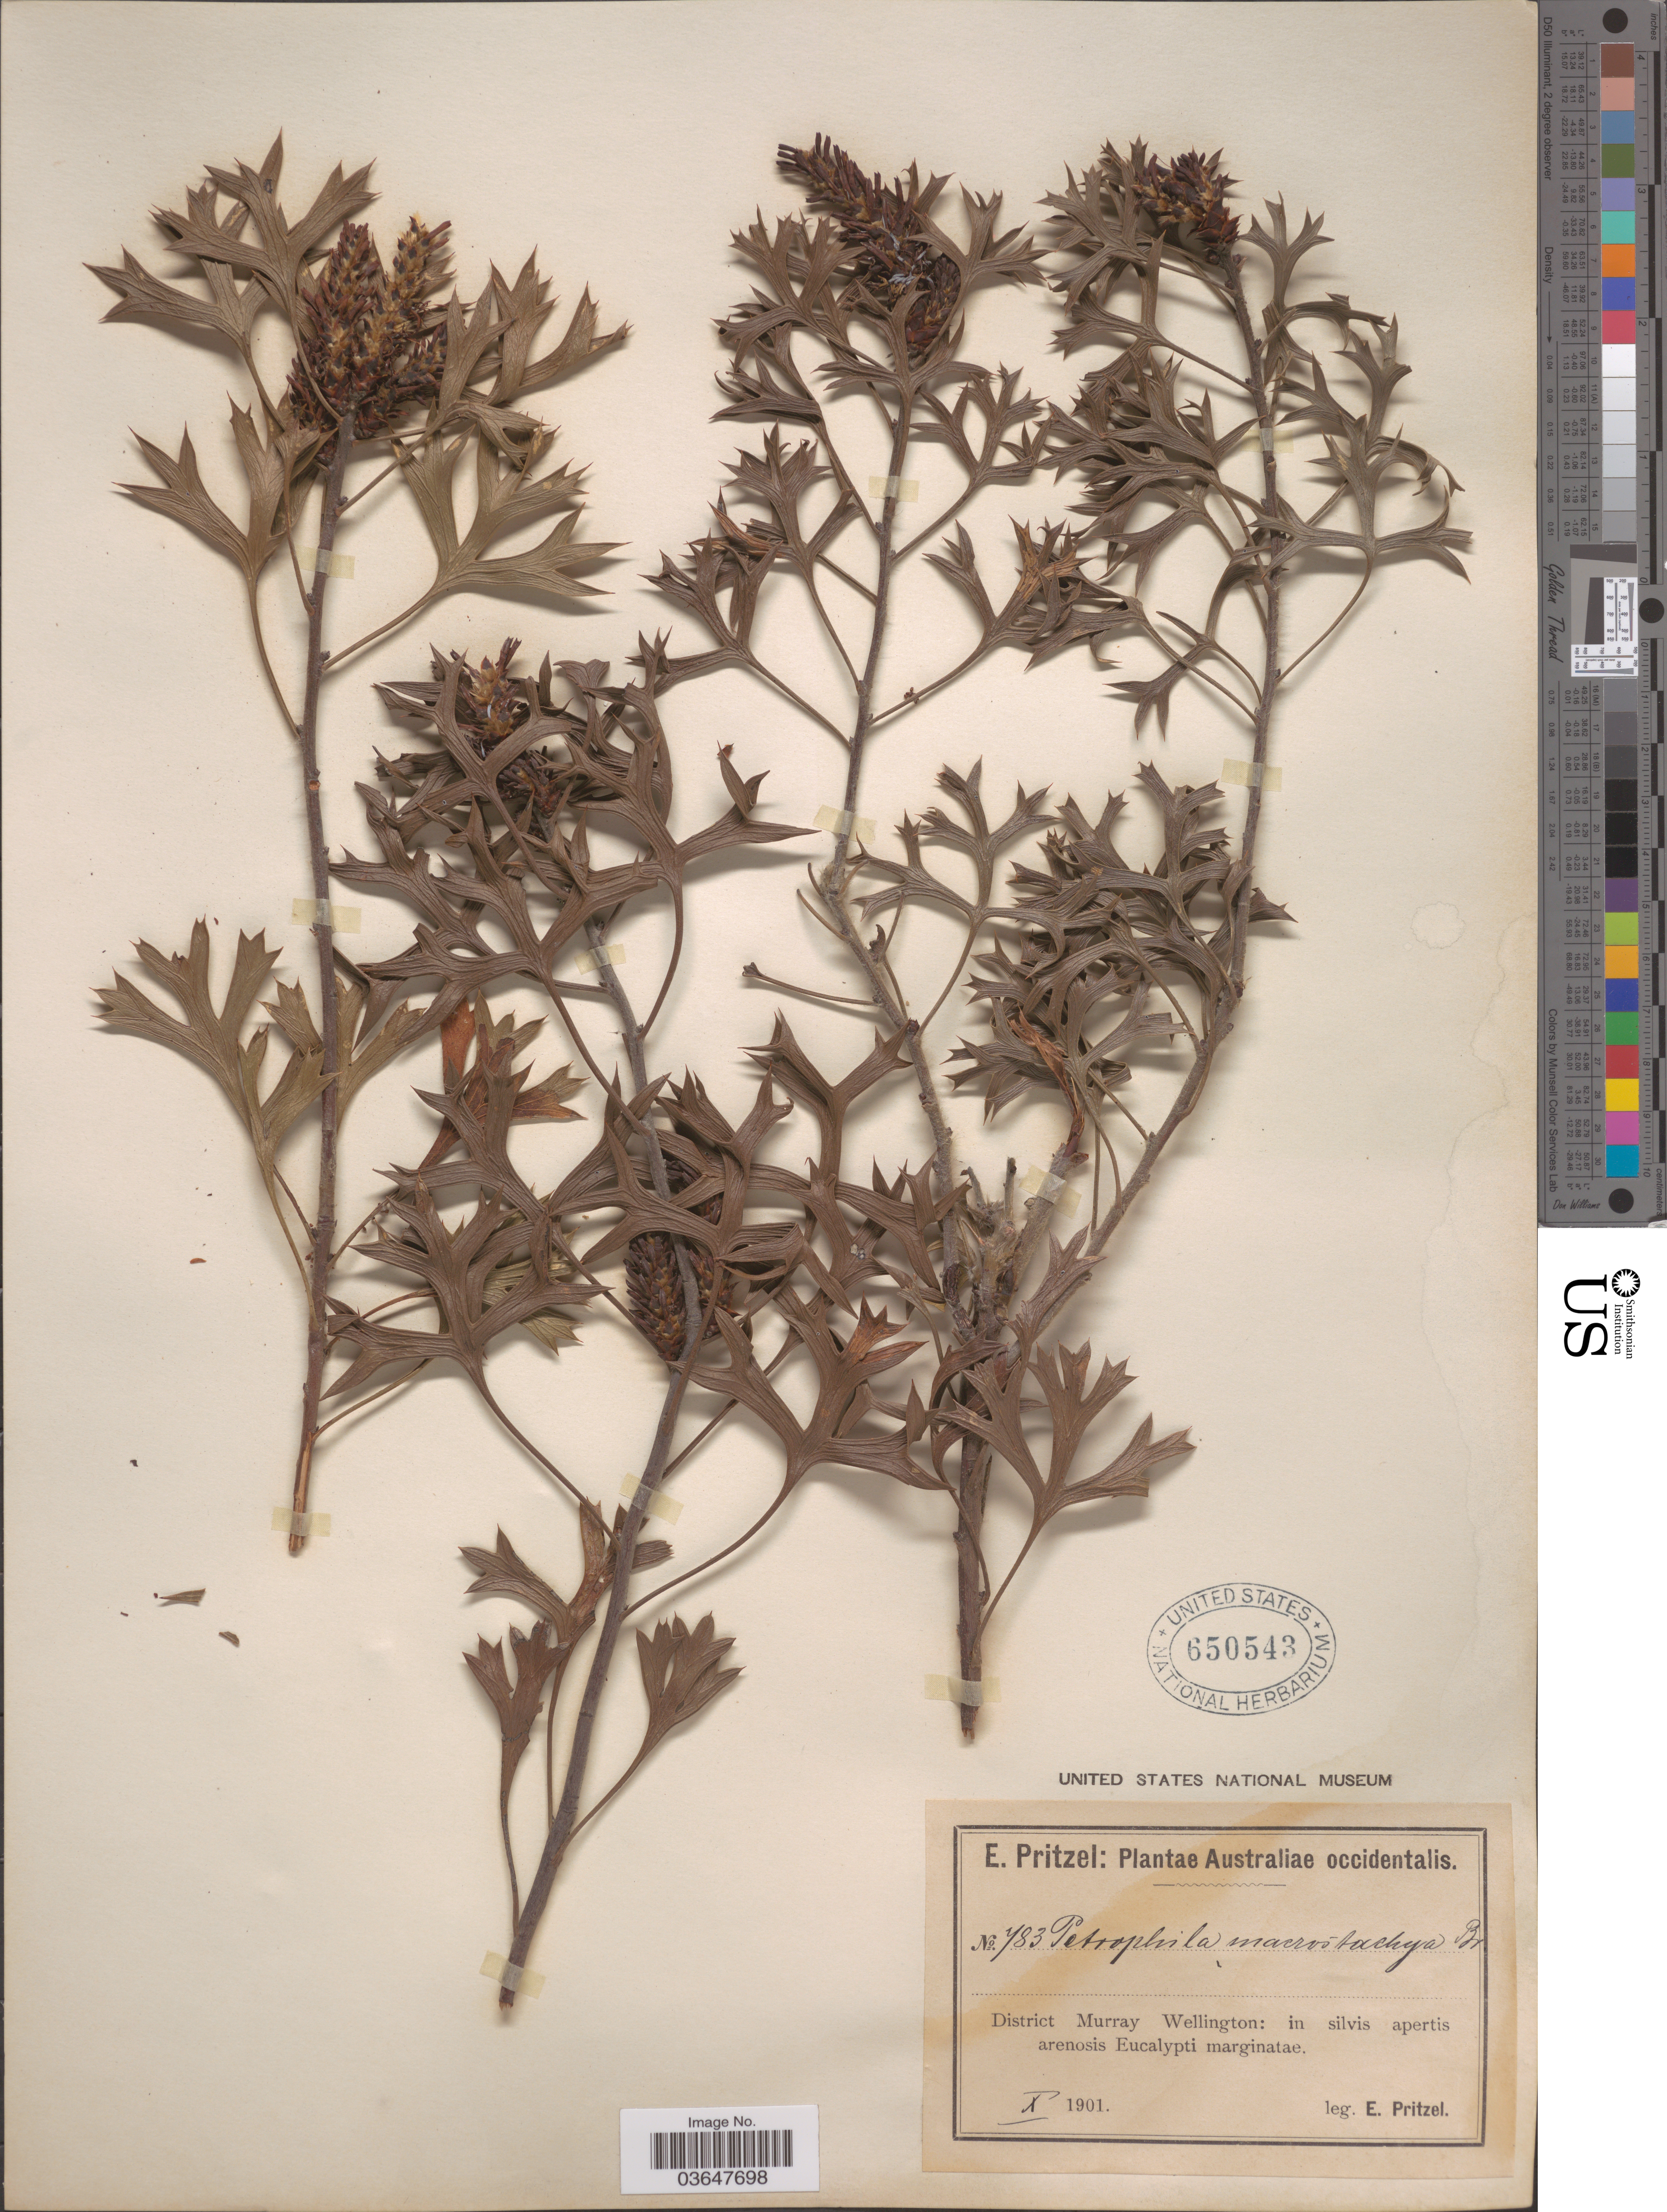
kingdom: Plantae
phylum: Tracheophyta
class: Magnoliopsida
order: Proteales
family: Proteaceae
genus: Petrophile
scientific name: Petrophile macrostachya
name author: R. Br.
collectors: E. G. Pritzel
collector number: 783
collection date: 1901-10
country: Australia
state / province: Western Australia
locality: Australiae occidentalis. District Murray Wellington: in silvis apertis arenosis Eucalypti marginatae.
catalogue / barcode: US 650543